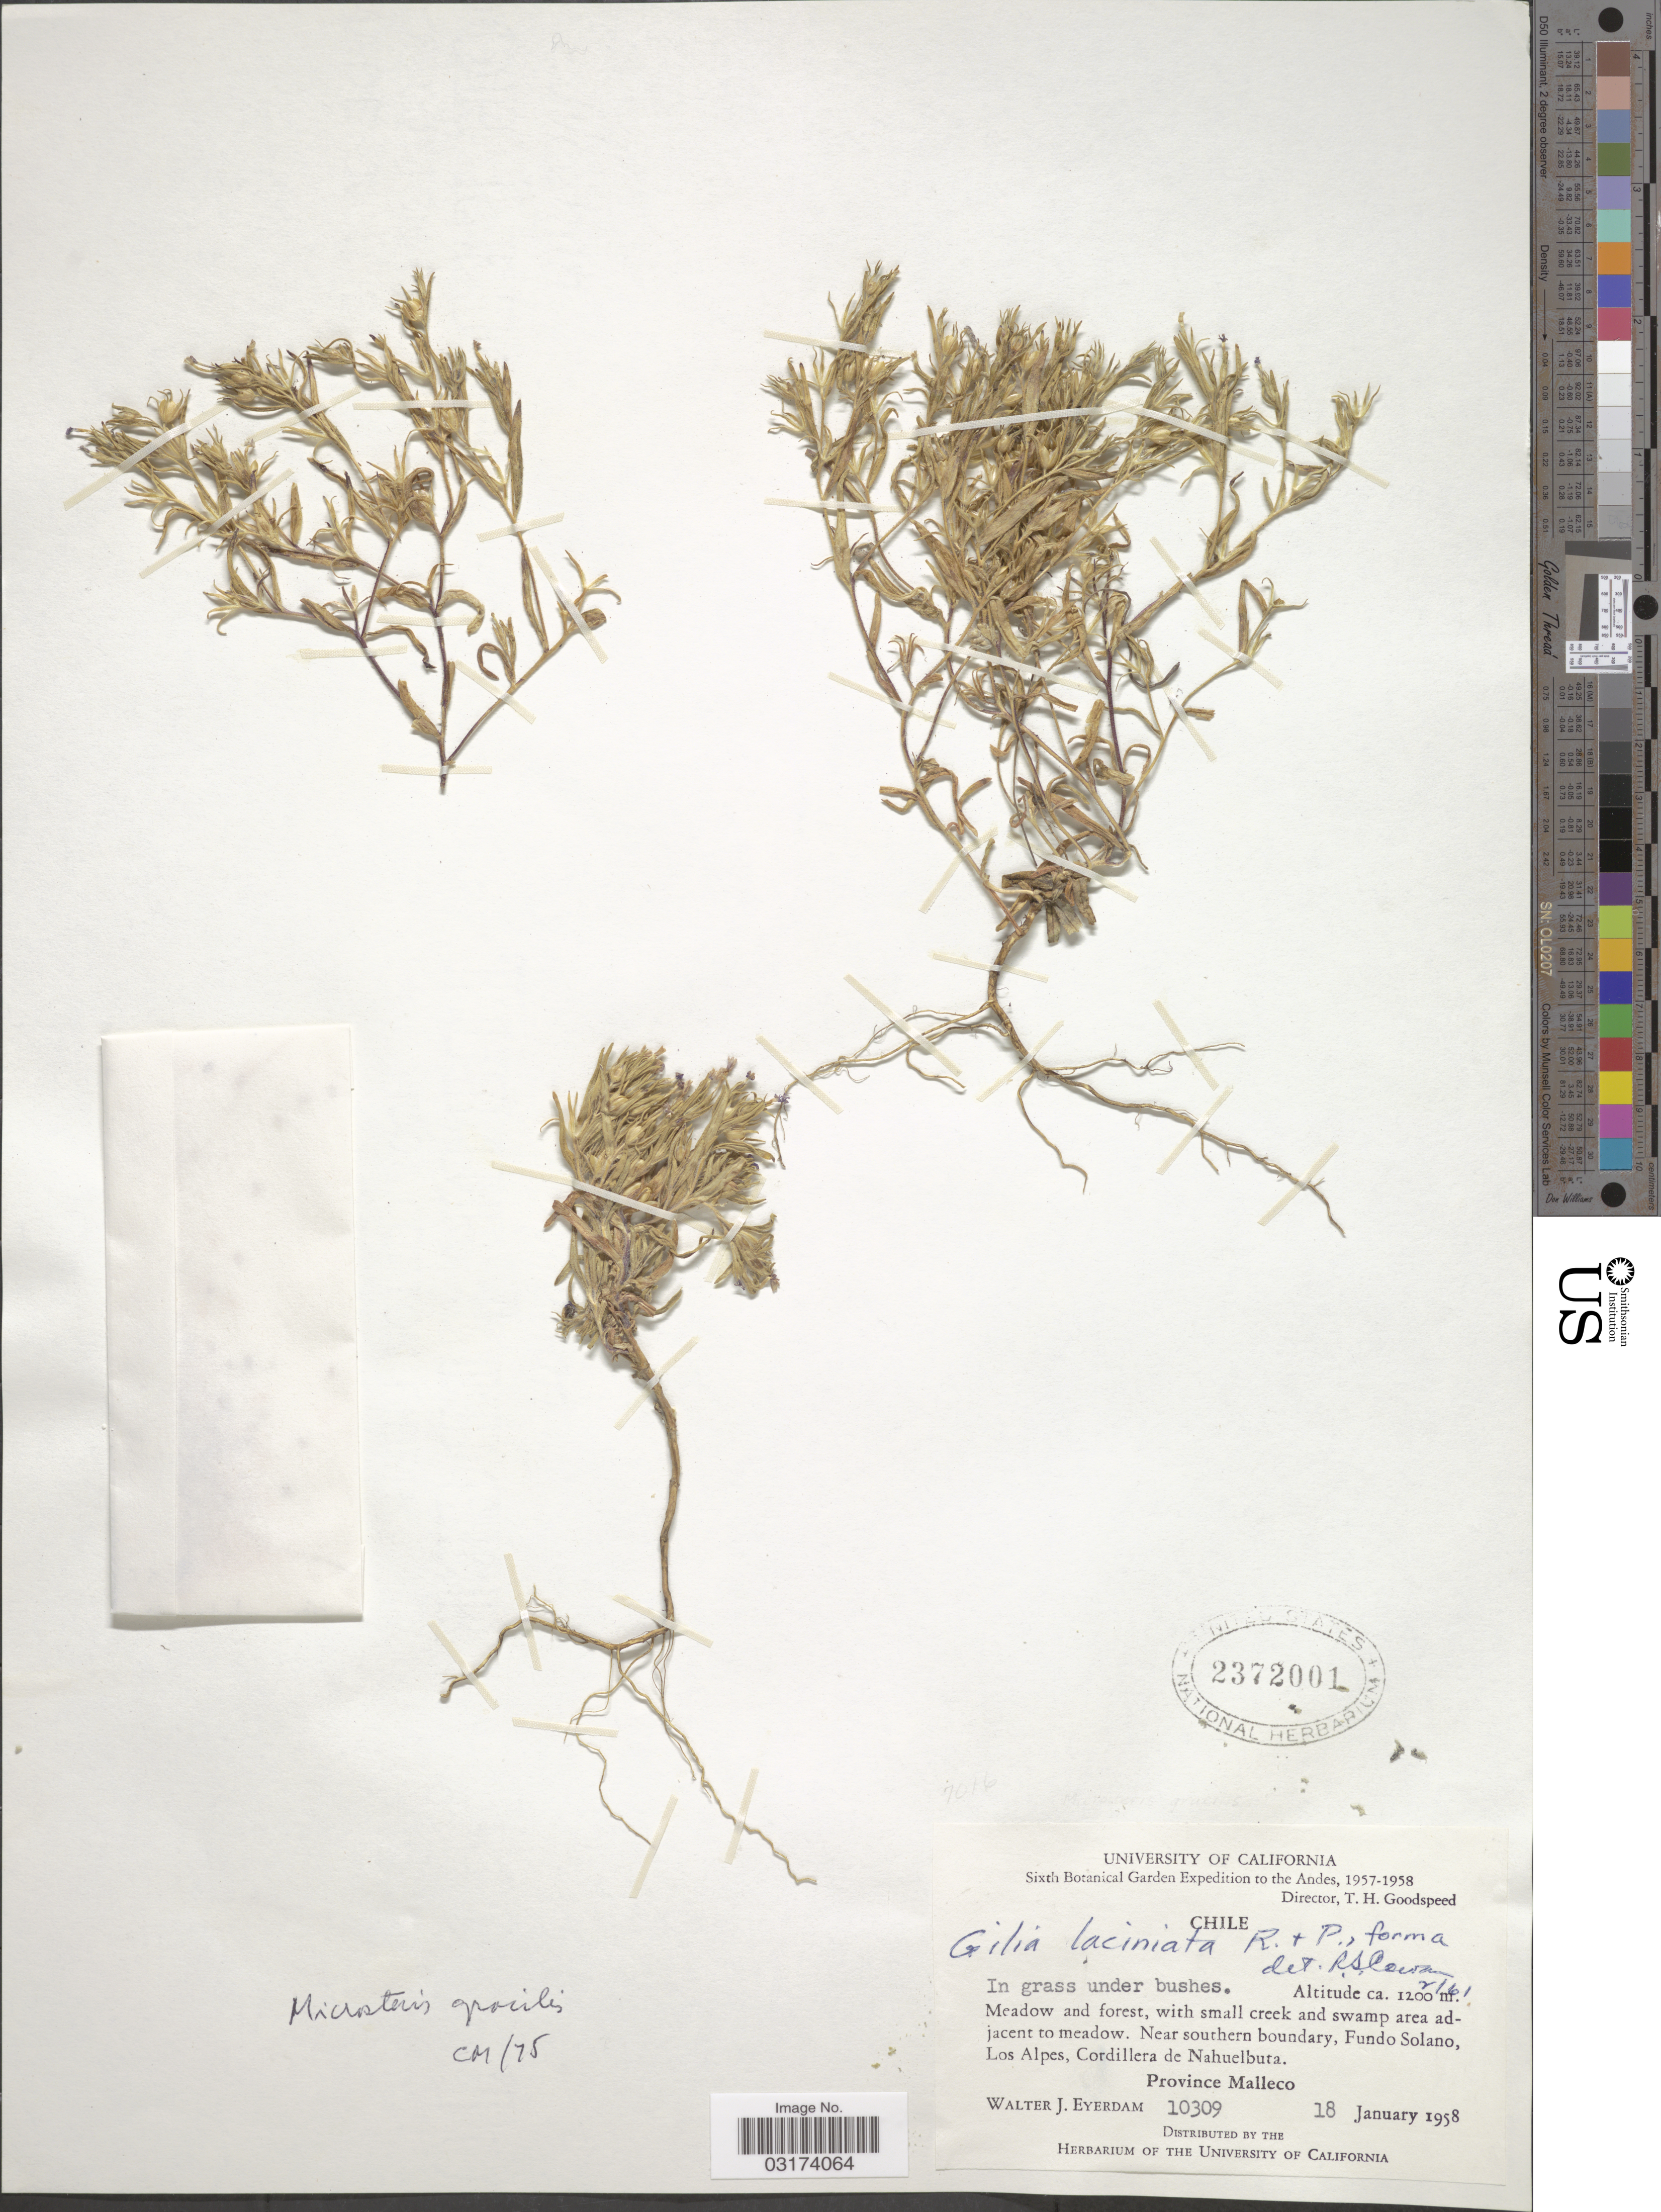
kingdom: Plantae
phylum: Tracheophyta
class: Magnoliopsida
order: Ericales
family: Polemoniaceae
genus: Microsteris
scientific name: Microsteris gracilis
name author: (Hook.) Greene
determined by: (US) Smithsonian Institution - National Museum of Natural History - Department of Botany (UNITED STATES)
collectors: W. J. Eyerdam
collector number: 10309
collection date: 1958-01-18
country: Chile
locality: Andes, Meadow and forest, with small creek and swamp area adjacent to meadow. Near southern boundary, Fundo Solano, Los Alpes, Cordillera de Nahuelbuta. Province Malleco.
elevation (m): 1200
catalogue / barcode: US 2372001